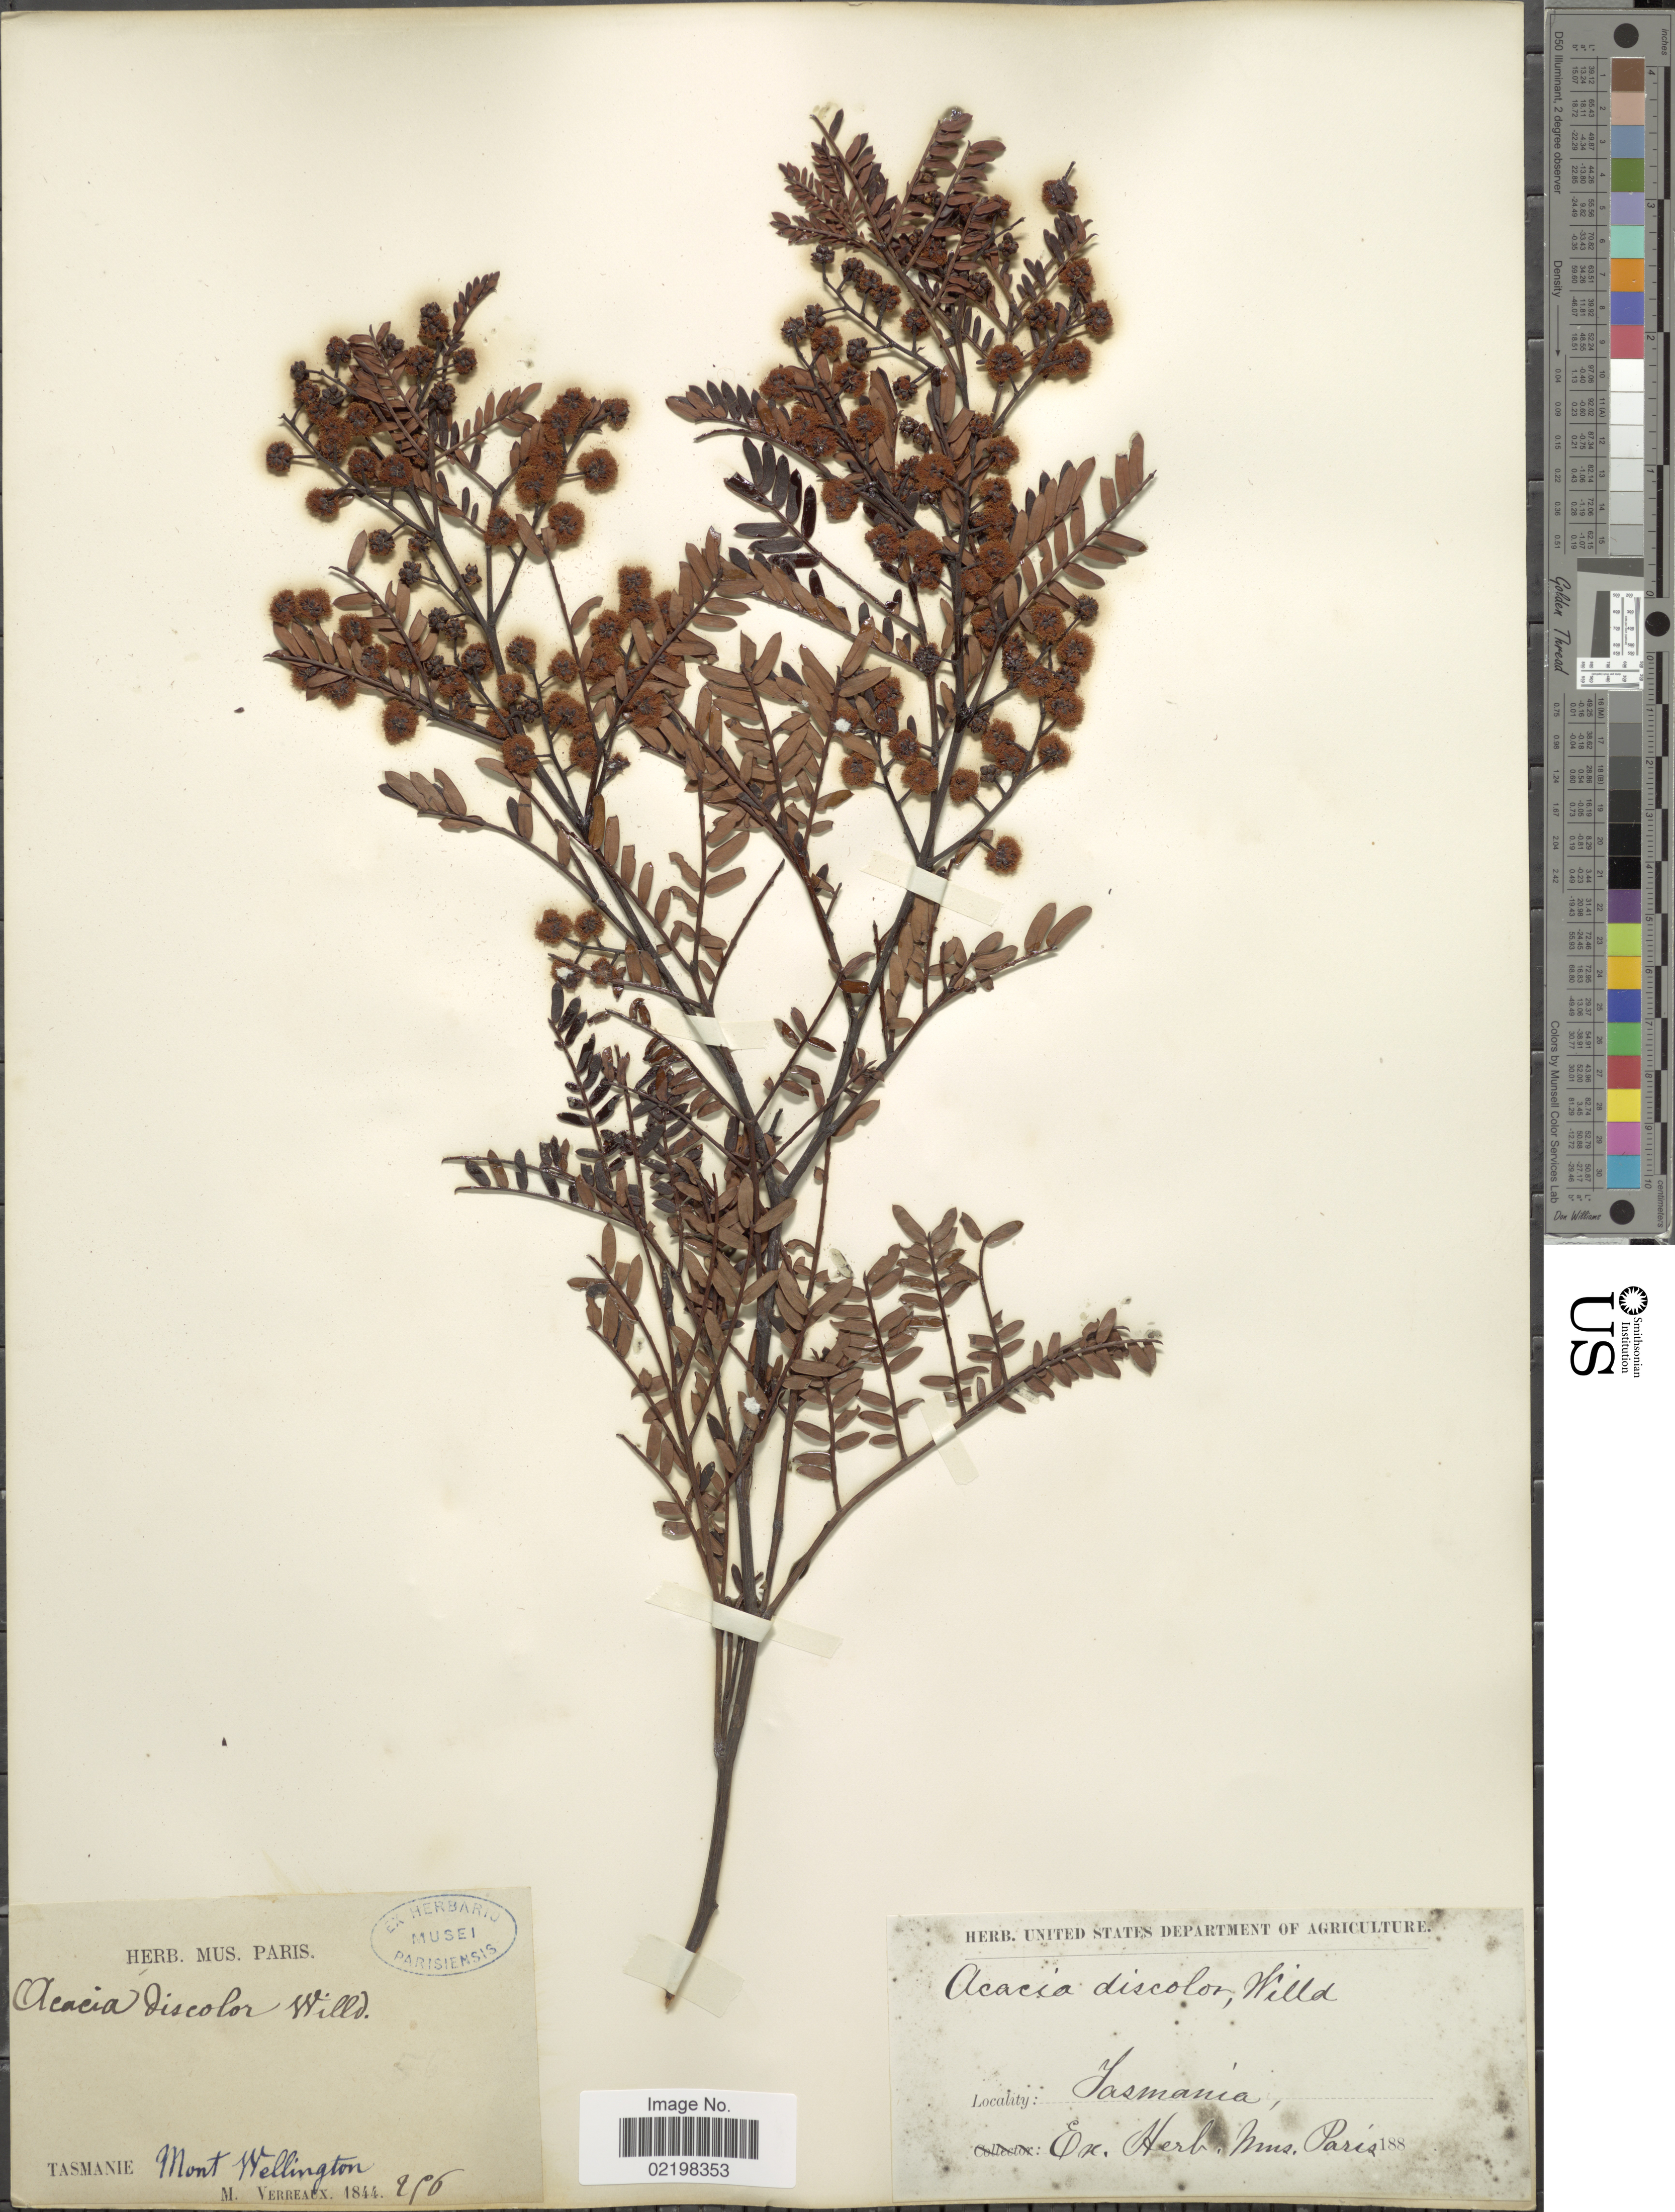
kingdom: Plantae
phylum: Tracheophyta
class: Magnoliopsida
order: Fabales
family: Fabaceae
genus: Acacia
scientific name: Acacia discolor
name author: Willd.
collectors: M. Verreaux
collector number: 256*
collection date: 1844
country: Australia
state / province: Tasmania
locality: Tasmanie Mont Wellington.